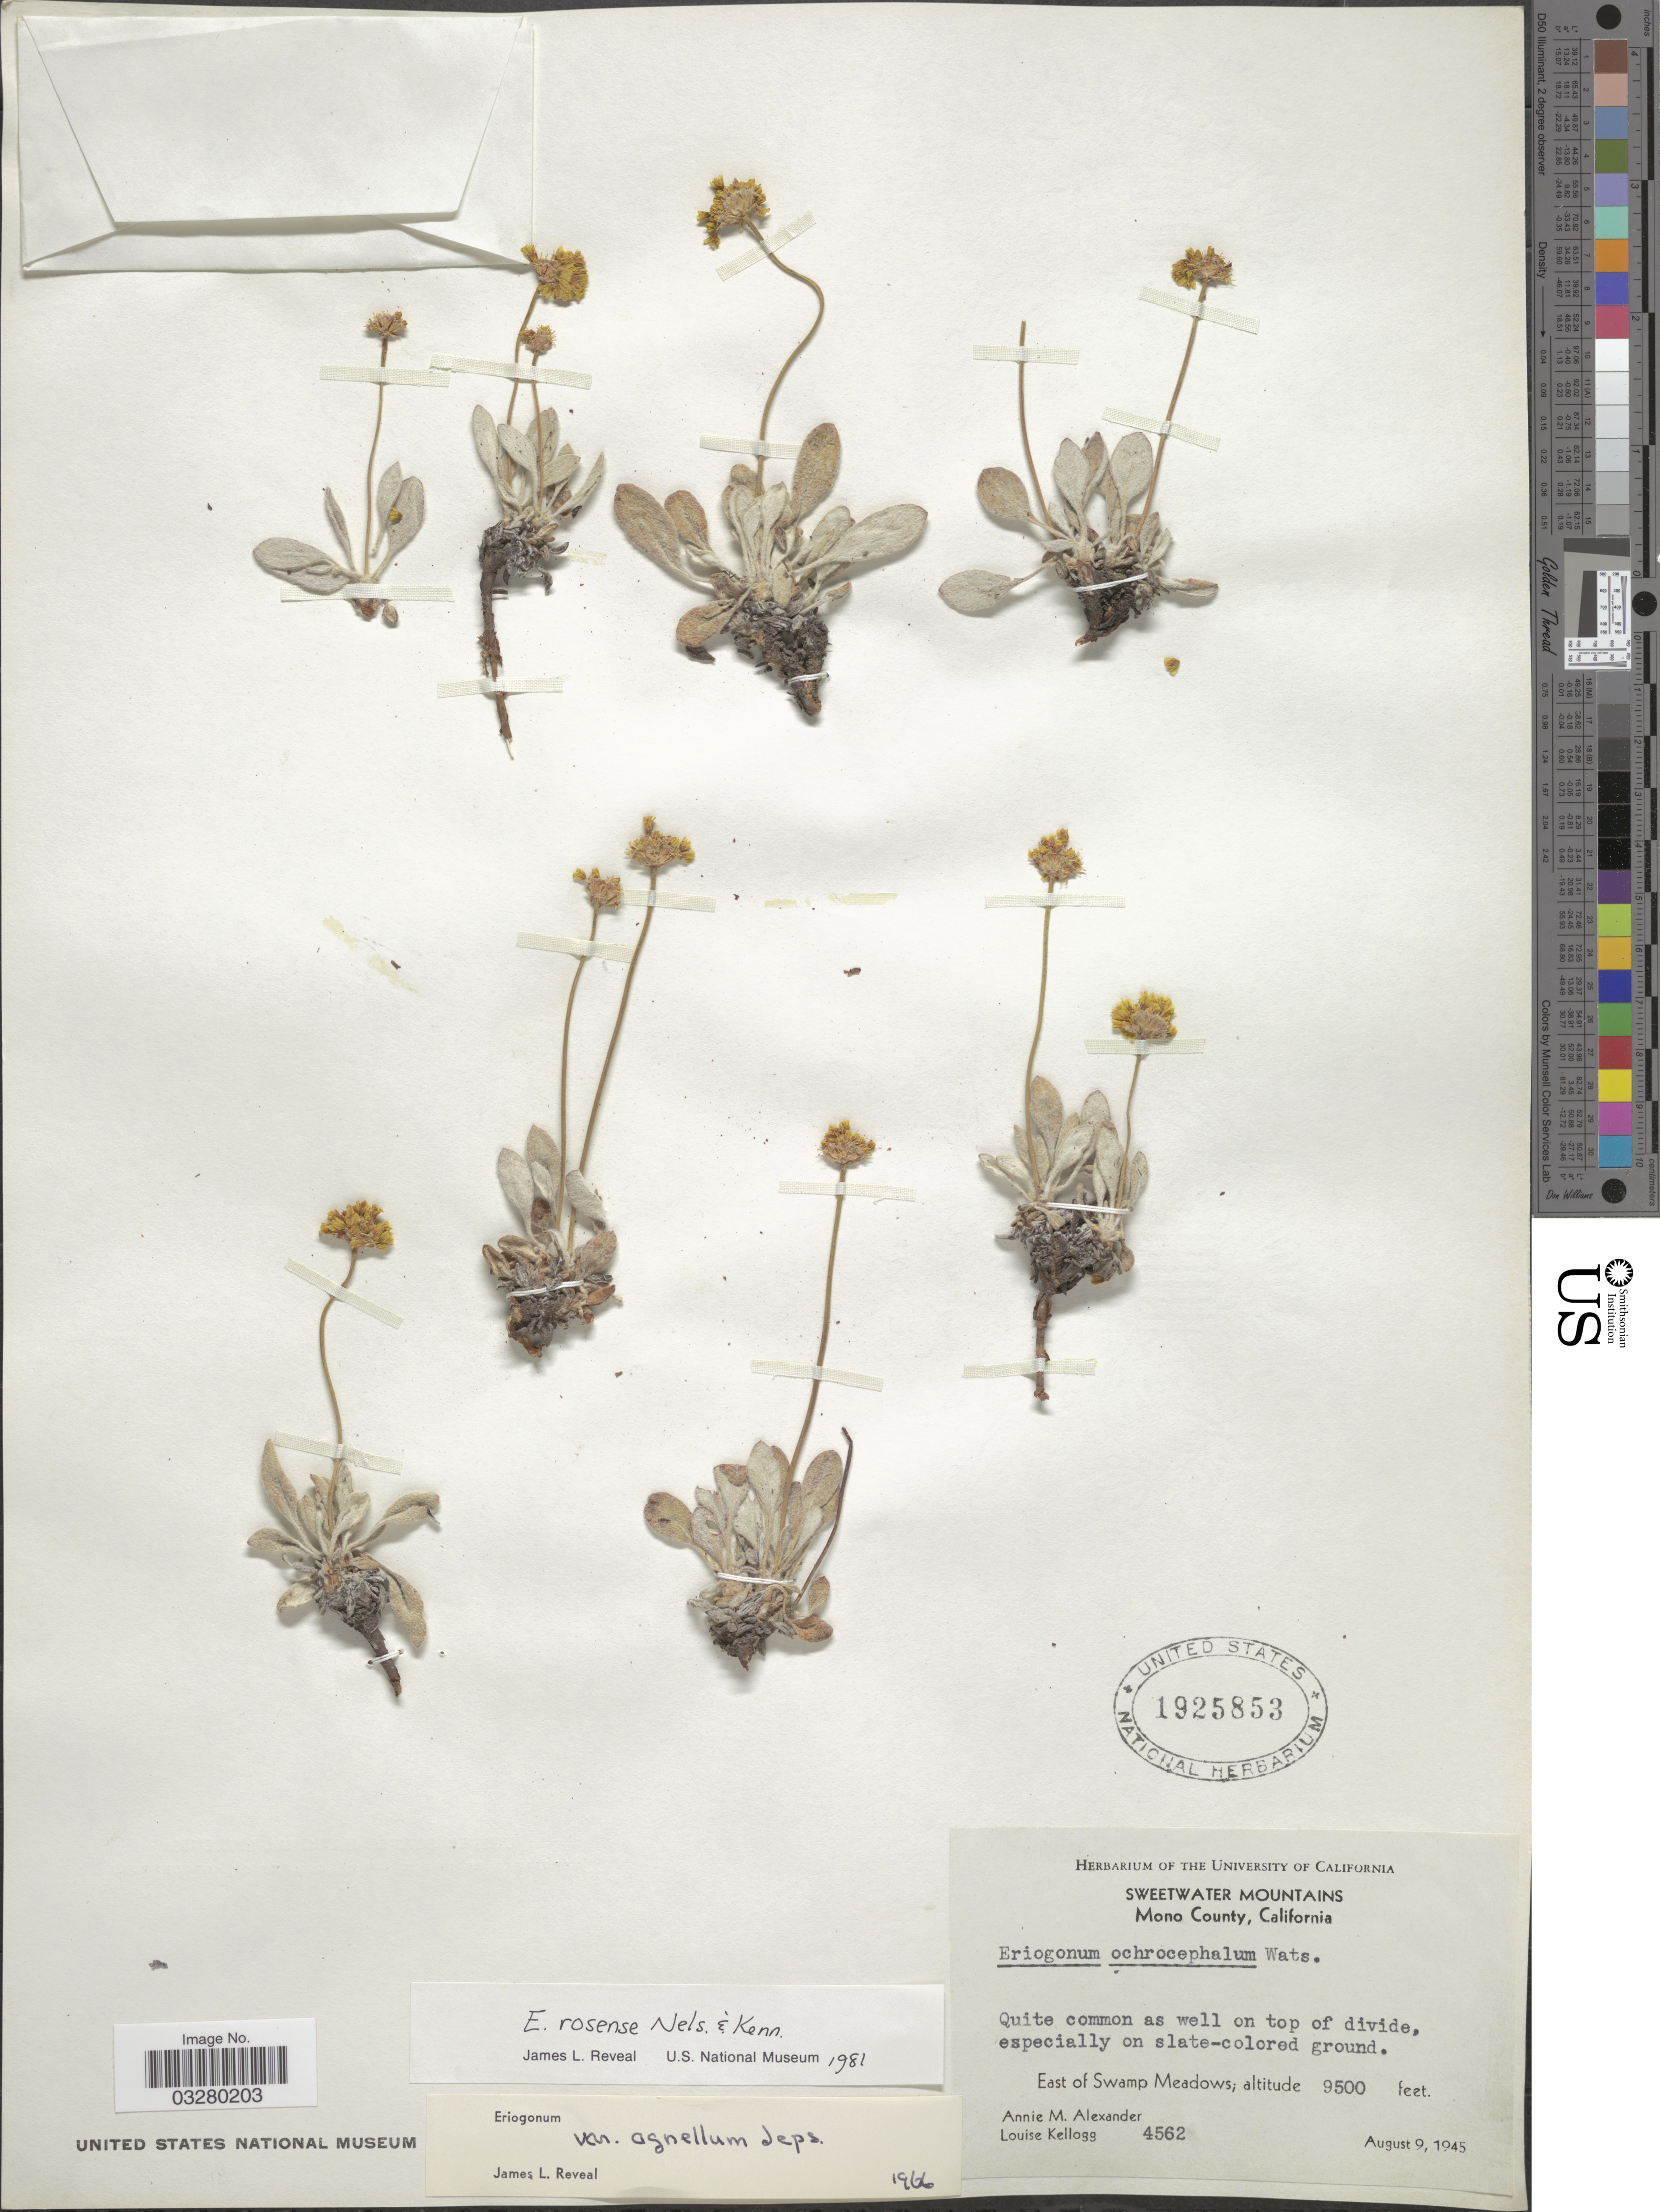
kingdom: Plantae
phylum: Tracheophyta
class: Magnoliopsida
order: Caryophyllales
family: Polygonaceae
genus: Eriogonum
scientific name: Eriogonum rosense var. subracemosum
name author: A. Nelson & P.B. Kenn.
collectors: A. M. Alexander & L. Kellogg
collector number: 4562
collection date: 1945-08-09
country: United States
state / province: California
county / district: Mono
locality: Sweetwater Mountains. Mono County. East of Swamp Meadows.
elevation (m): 2896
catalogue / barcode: US 1925853